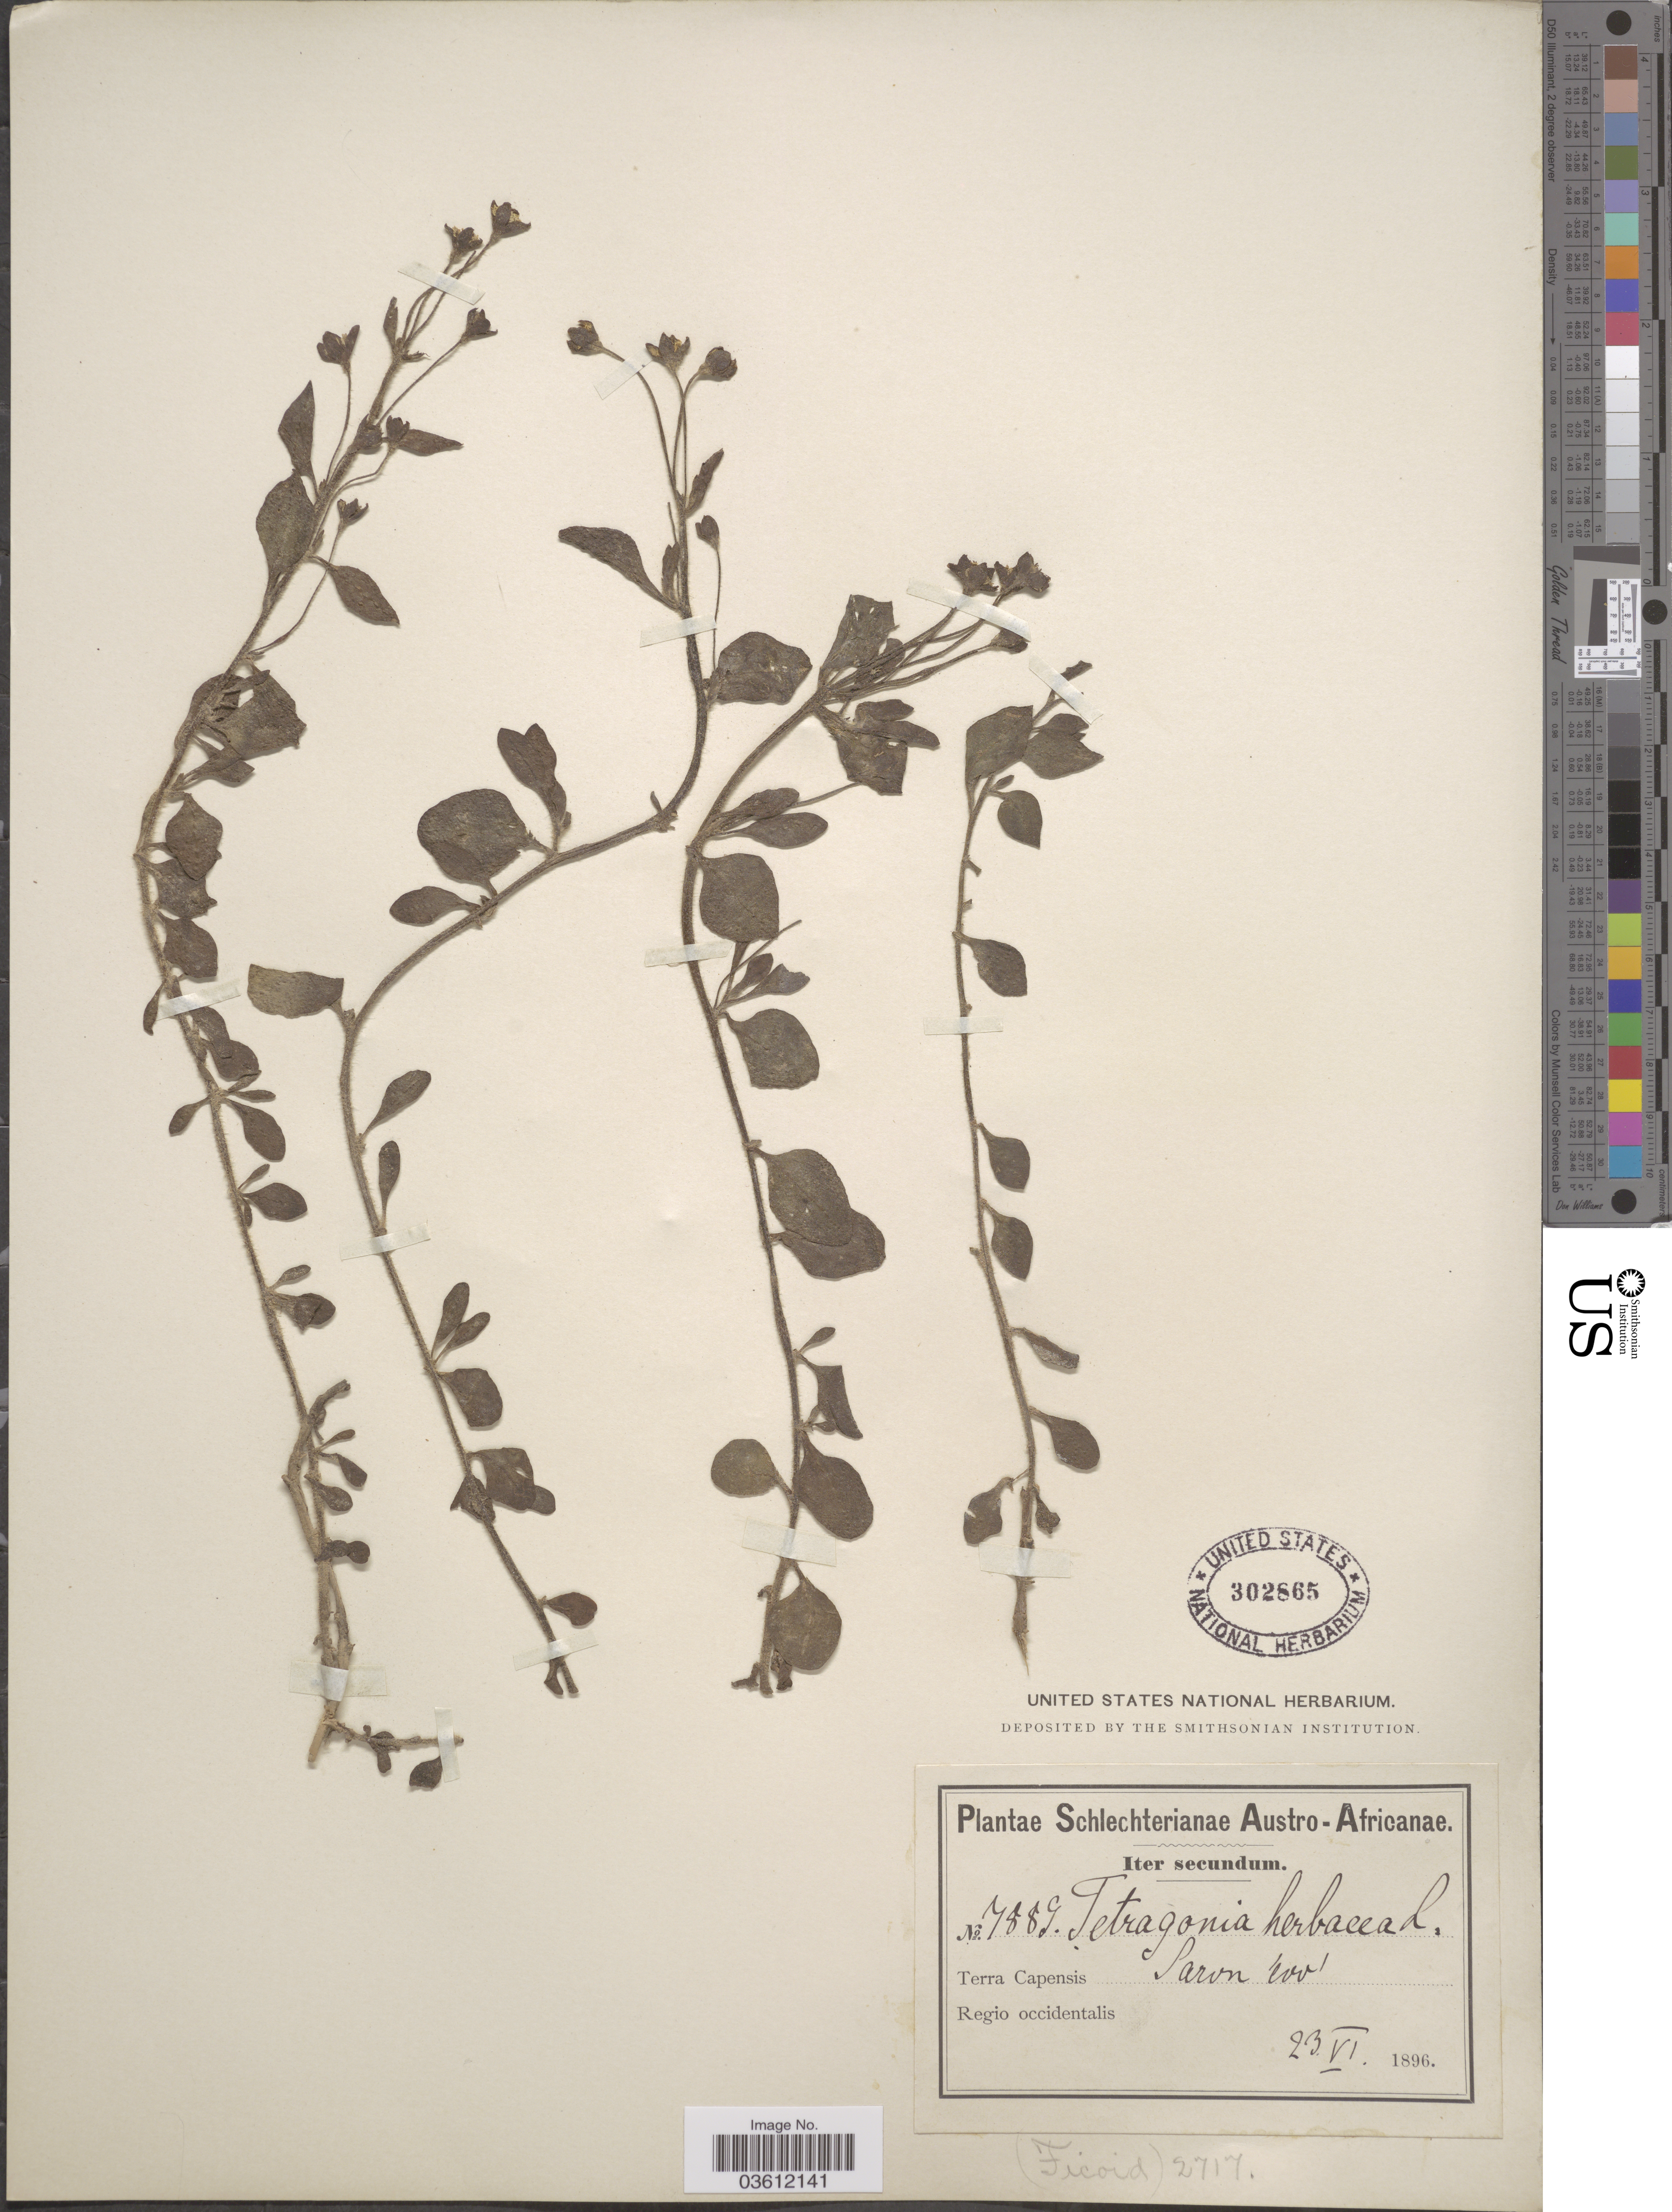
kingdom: Plantae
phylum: Tracheophyta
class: Magnoliopsida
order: Caryophyllales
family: Aizoaceae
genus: Tetragonia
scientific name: Tetragonia herbacea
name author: L.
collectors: Schlechter, --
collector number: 7889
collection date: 1896-06-23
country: South Africa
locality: Austro-Africanae. Terra Capensis. Regio occidentalis. Saron.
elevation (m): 30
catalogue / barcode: US 302865